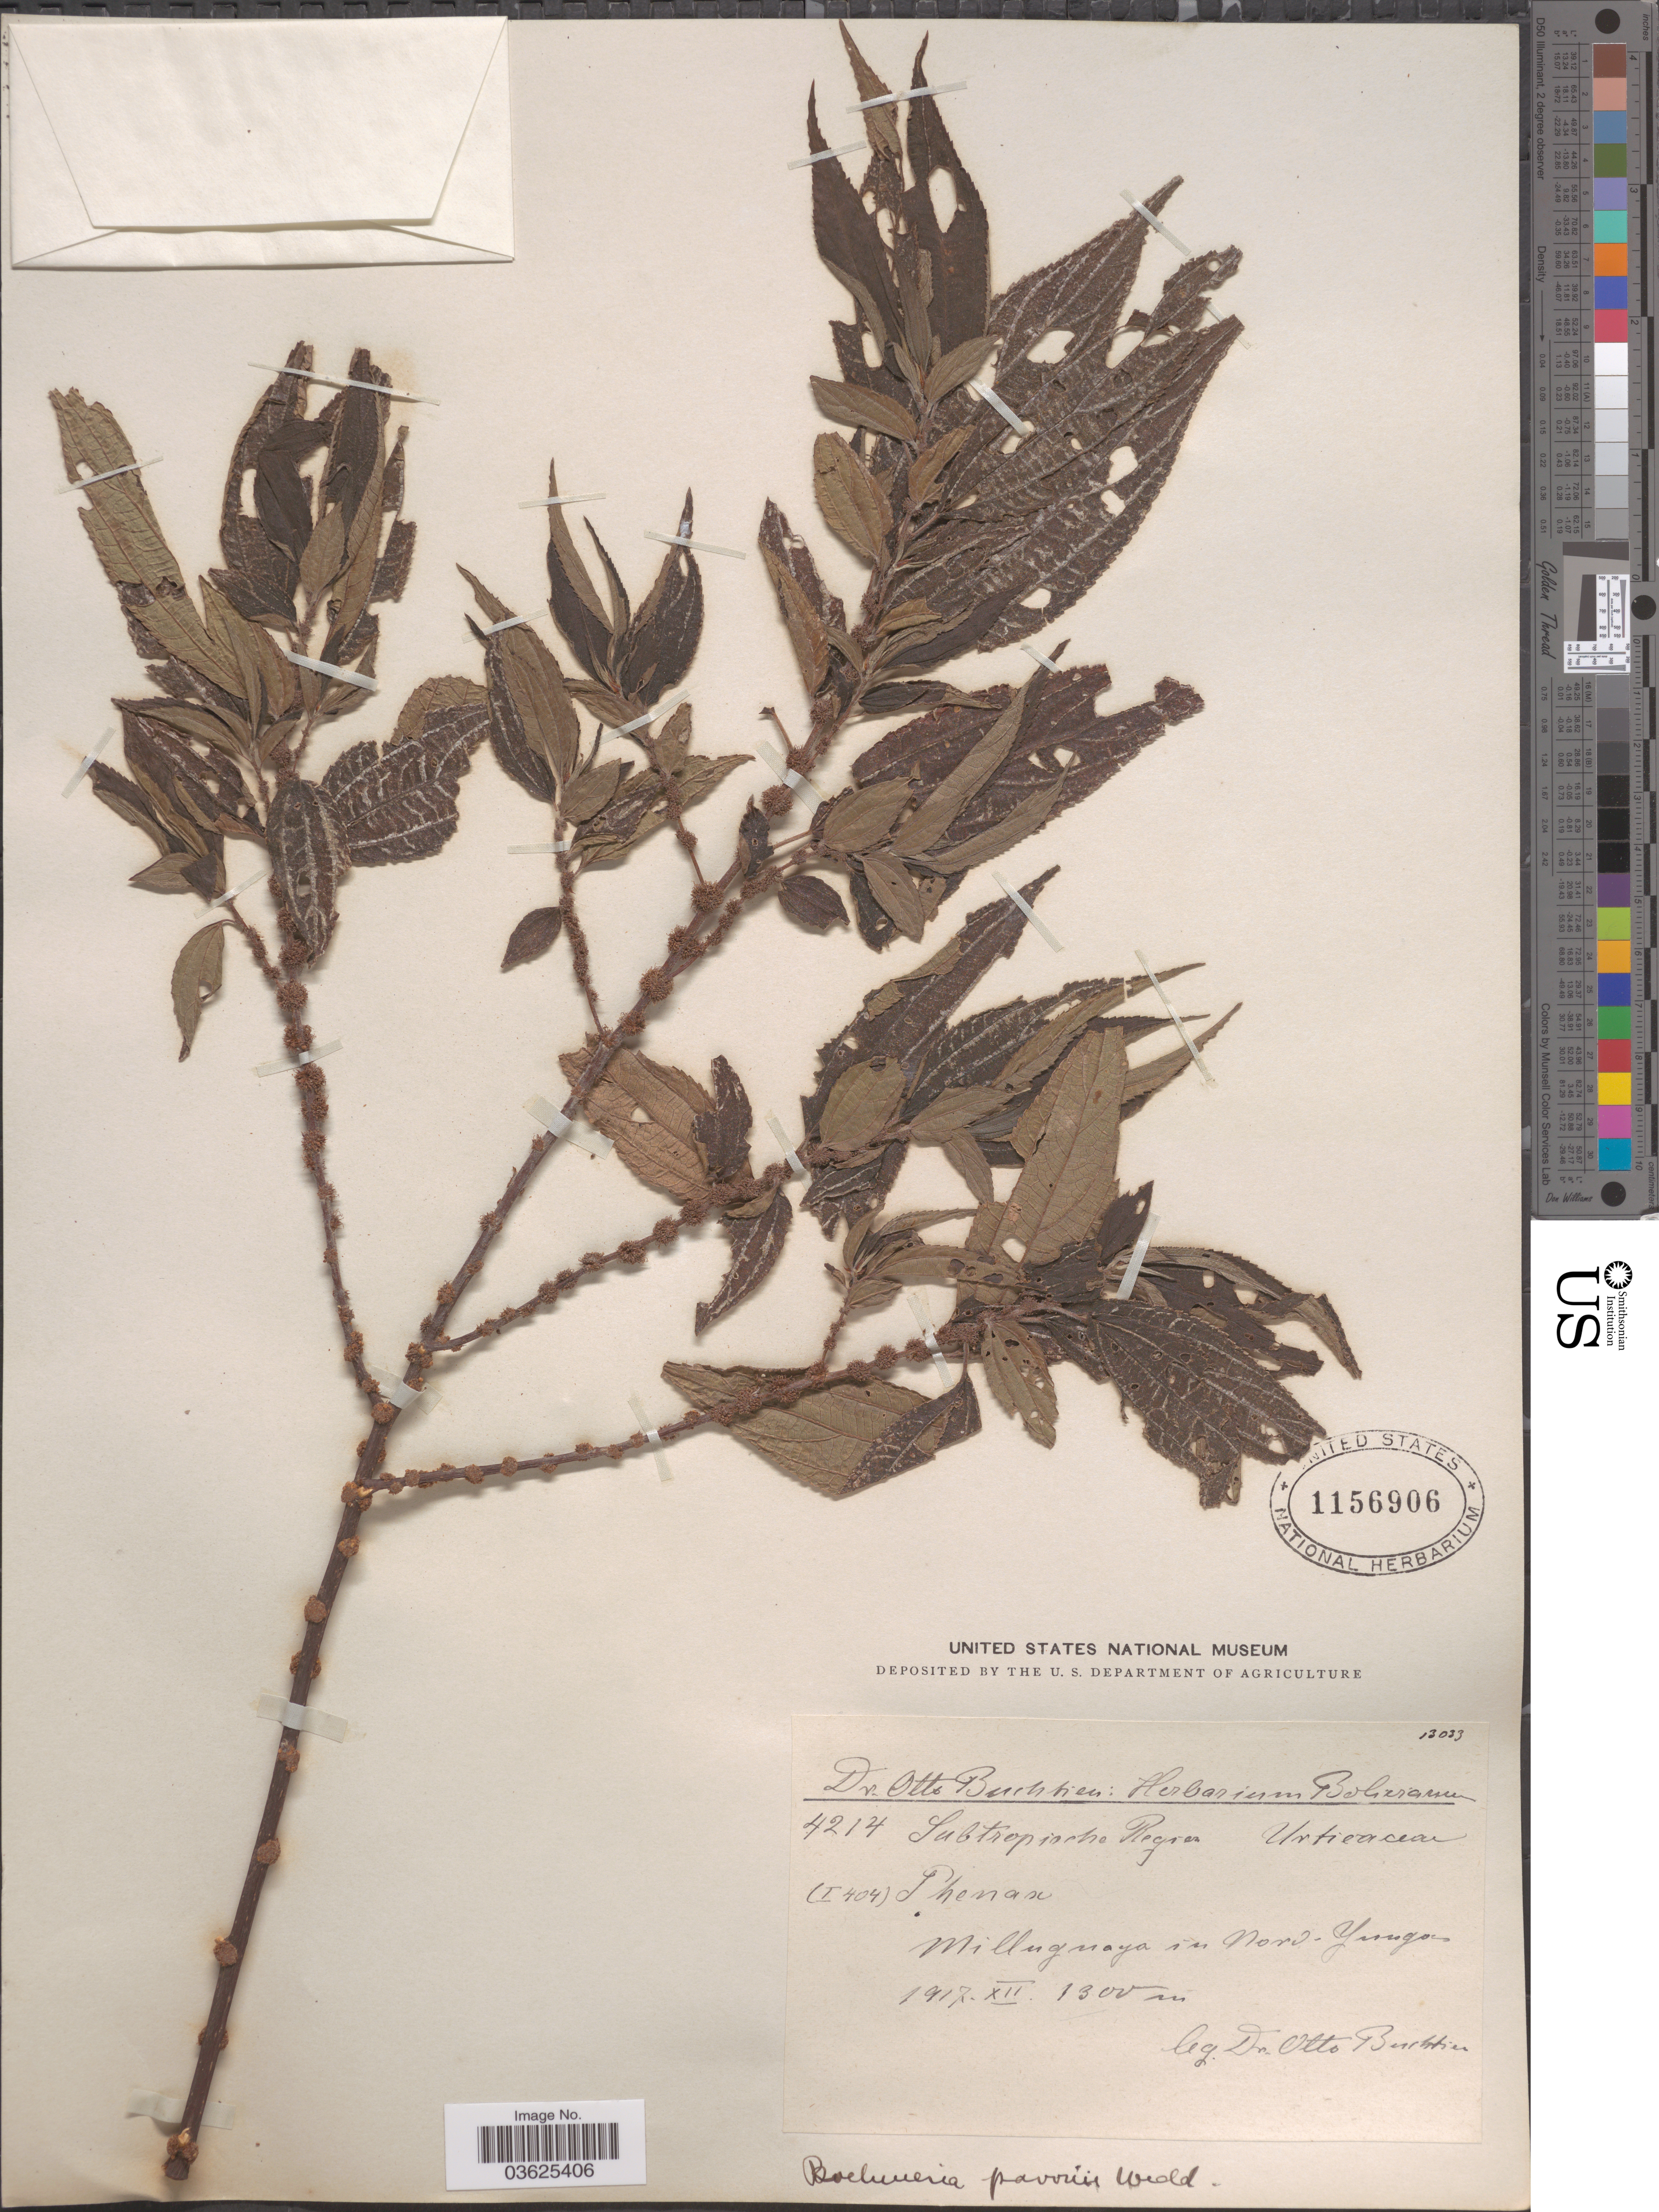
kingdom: Plantae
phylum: Tracheophyta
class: Magnoliopsida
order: Rosales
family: Urticaceae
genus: Boehmeria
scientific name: Boehmeria pavonii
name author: Wedd.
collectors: O. Buchtien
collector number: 4214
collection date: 1917-12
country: Bolivia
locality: Subtropische Region. Milluguaya in Nord-Yungas.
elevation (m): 1300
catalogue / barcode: US 1156906